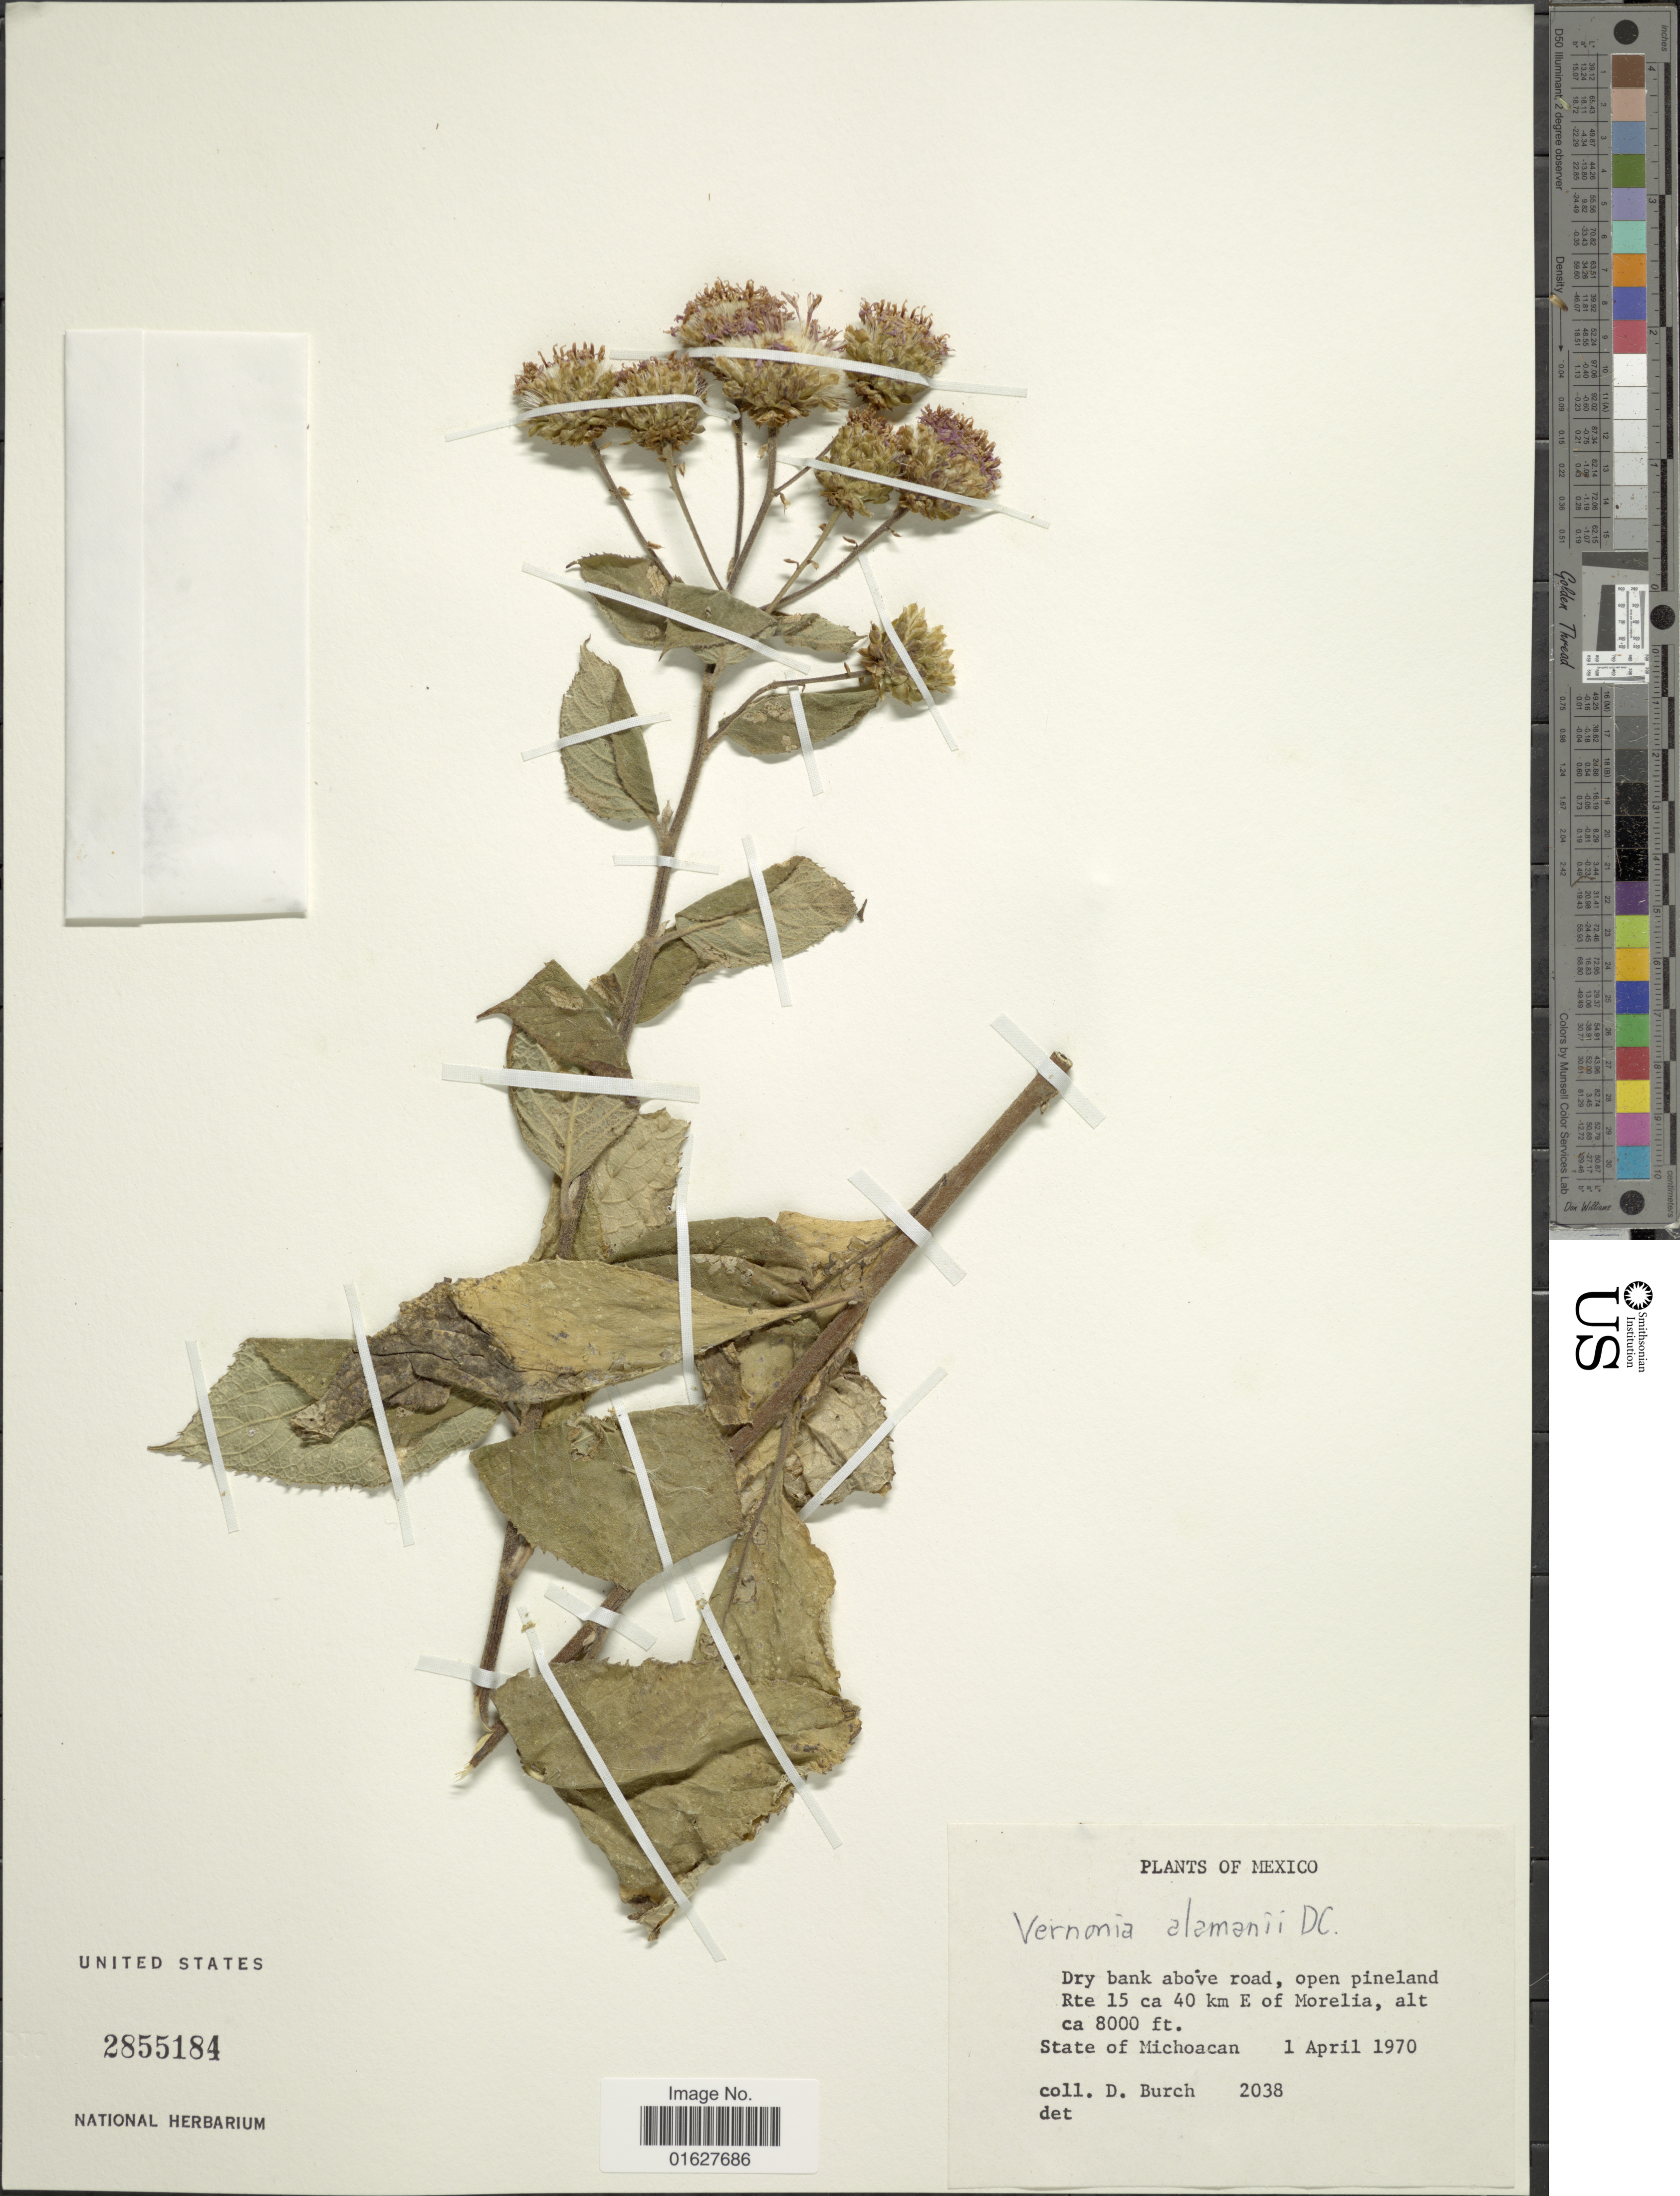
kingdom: Plantae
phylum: Tracheophyta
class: Magnoliopsida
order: Asterales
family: Asteraceae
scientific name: Vickianthus alamanii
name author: (DC.) H. Rob.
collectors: D. Burch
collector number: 2038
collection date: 1970-04-01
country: Mexico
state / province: Michoacán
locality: Mexico. Dry bank above road, open pineland Rte 15 ca 40 km E of Morelia, State of Michoacán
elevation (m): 2438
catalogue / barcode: US 2855184